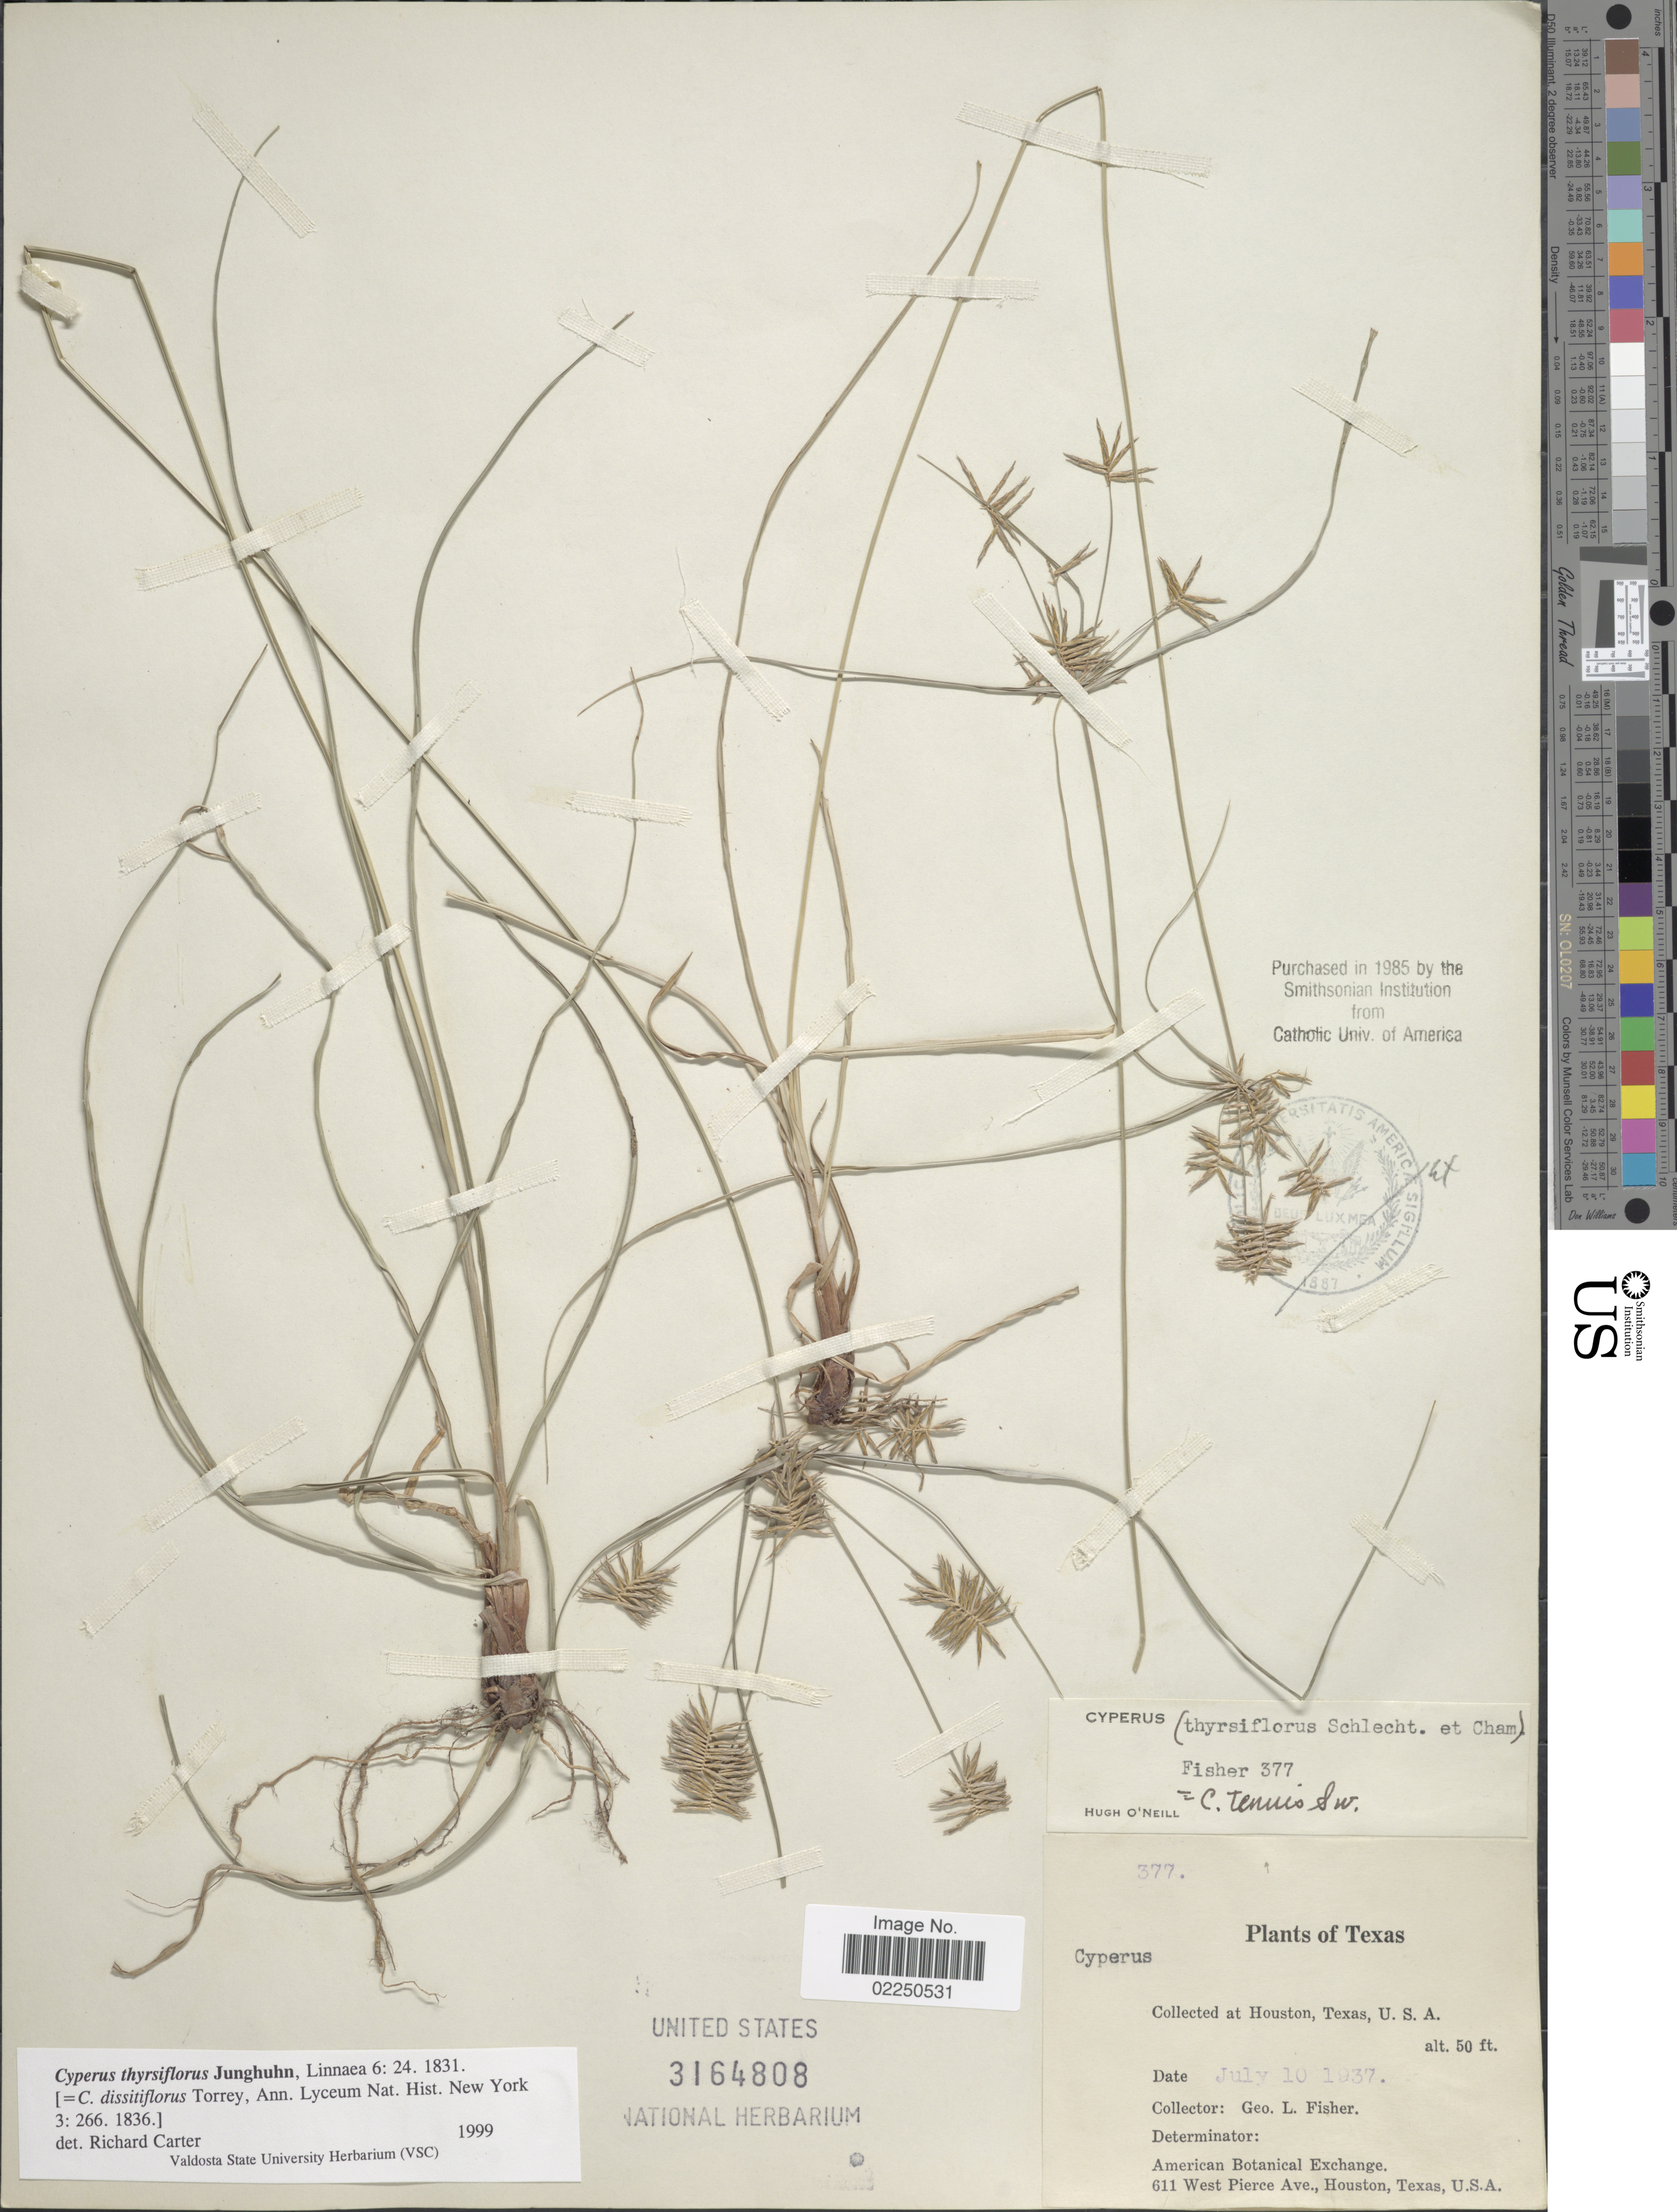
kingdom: Plantae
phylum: Tracheophyta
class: Liliopsida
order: Poales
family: Cyperaceae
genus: Cyperus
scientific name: Cyperus thyrsiflorus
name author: Jungh.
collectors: G. L. Fisher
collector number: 377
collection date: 1937-07-10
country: United States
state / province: Texas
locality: Houston, Texas, U.S.A.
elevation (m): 15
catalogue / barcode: US 3164808